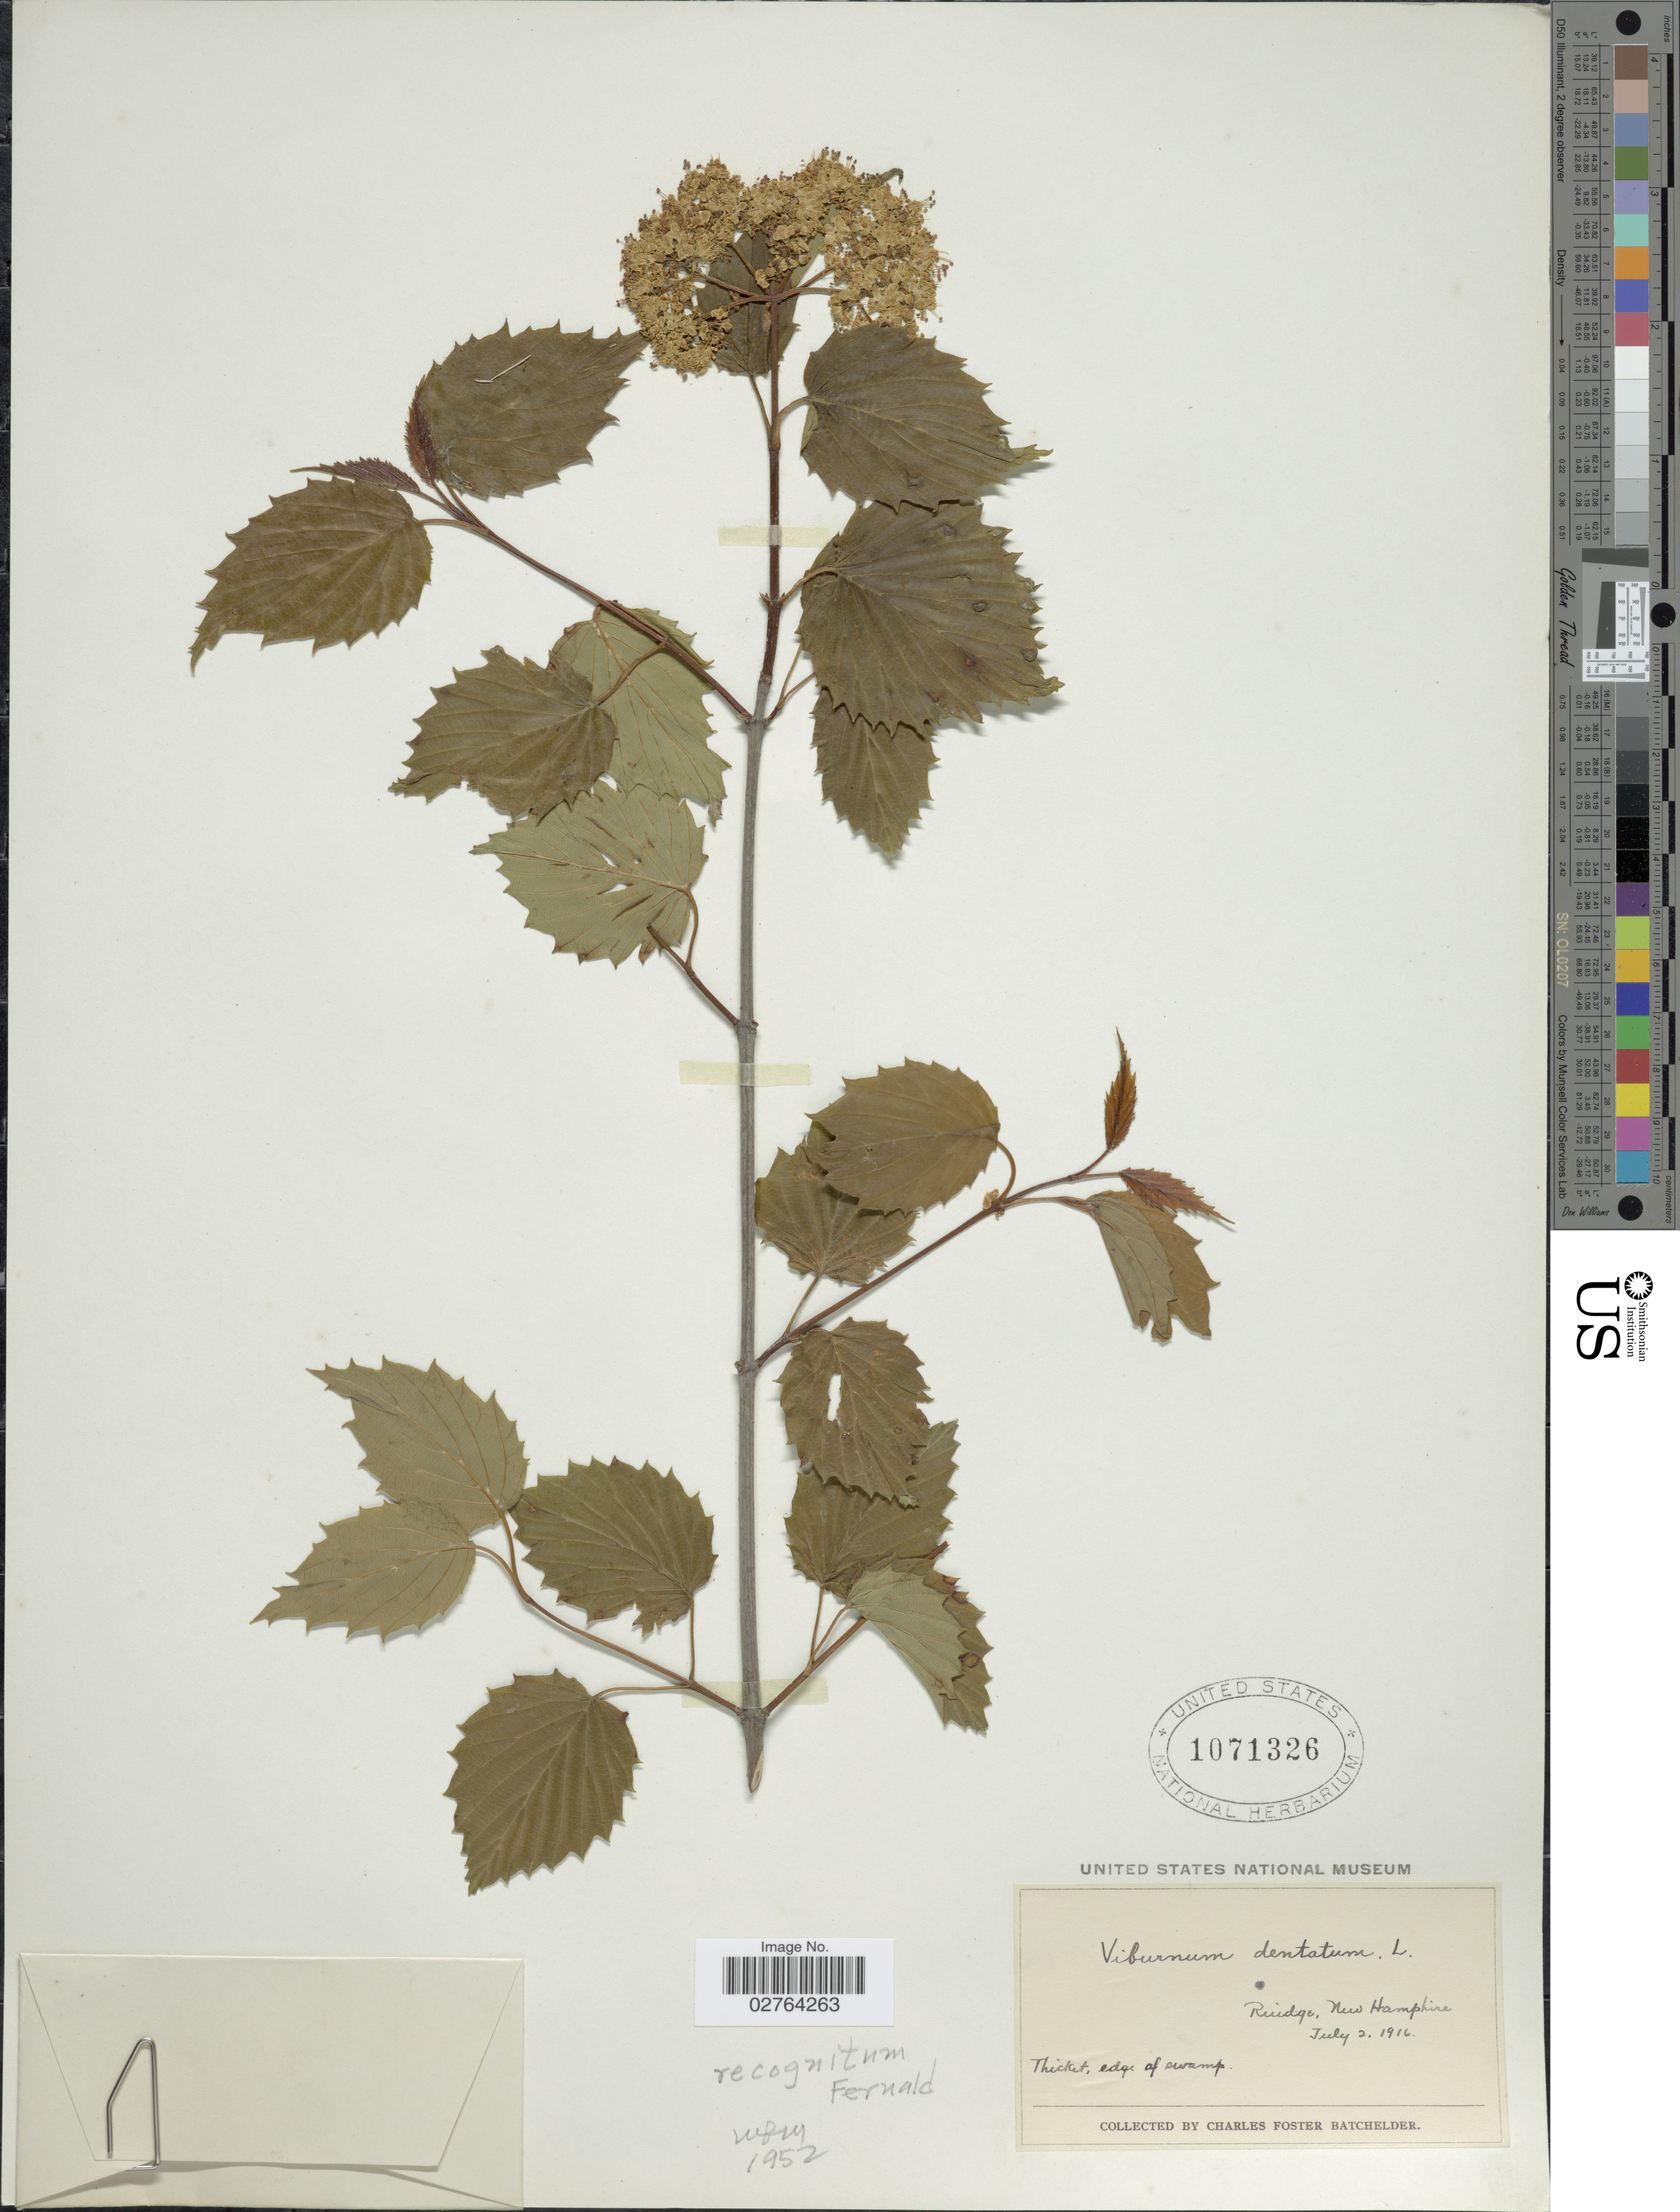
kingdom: Plantae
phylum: Tracheophyta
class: Magnoliopsida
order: Dipsacales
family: Viburnaceae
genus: Viburnum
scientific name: Viburnum recognitum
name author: Fernald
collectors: C. Batchelder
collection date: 1916-07-02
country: United States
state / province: New Hampshire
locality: Rindge.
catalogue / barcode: US 1071326